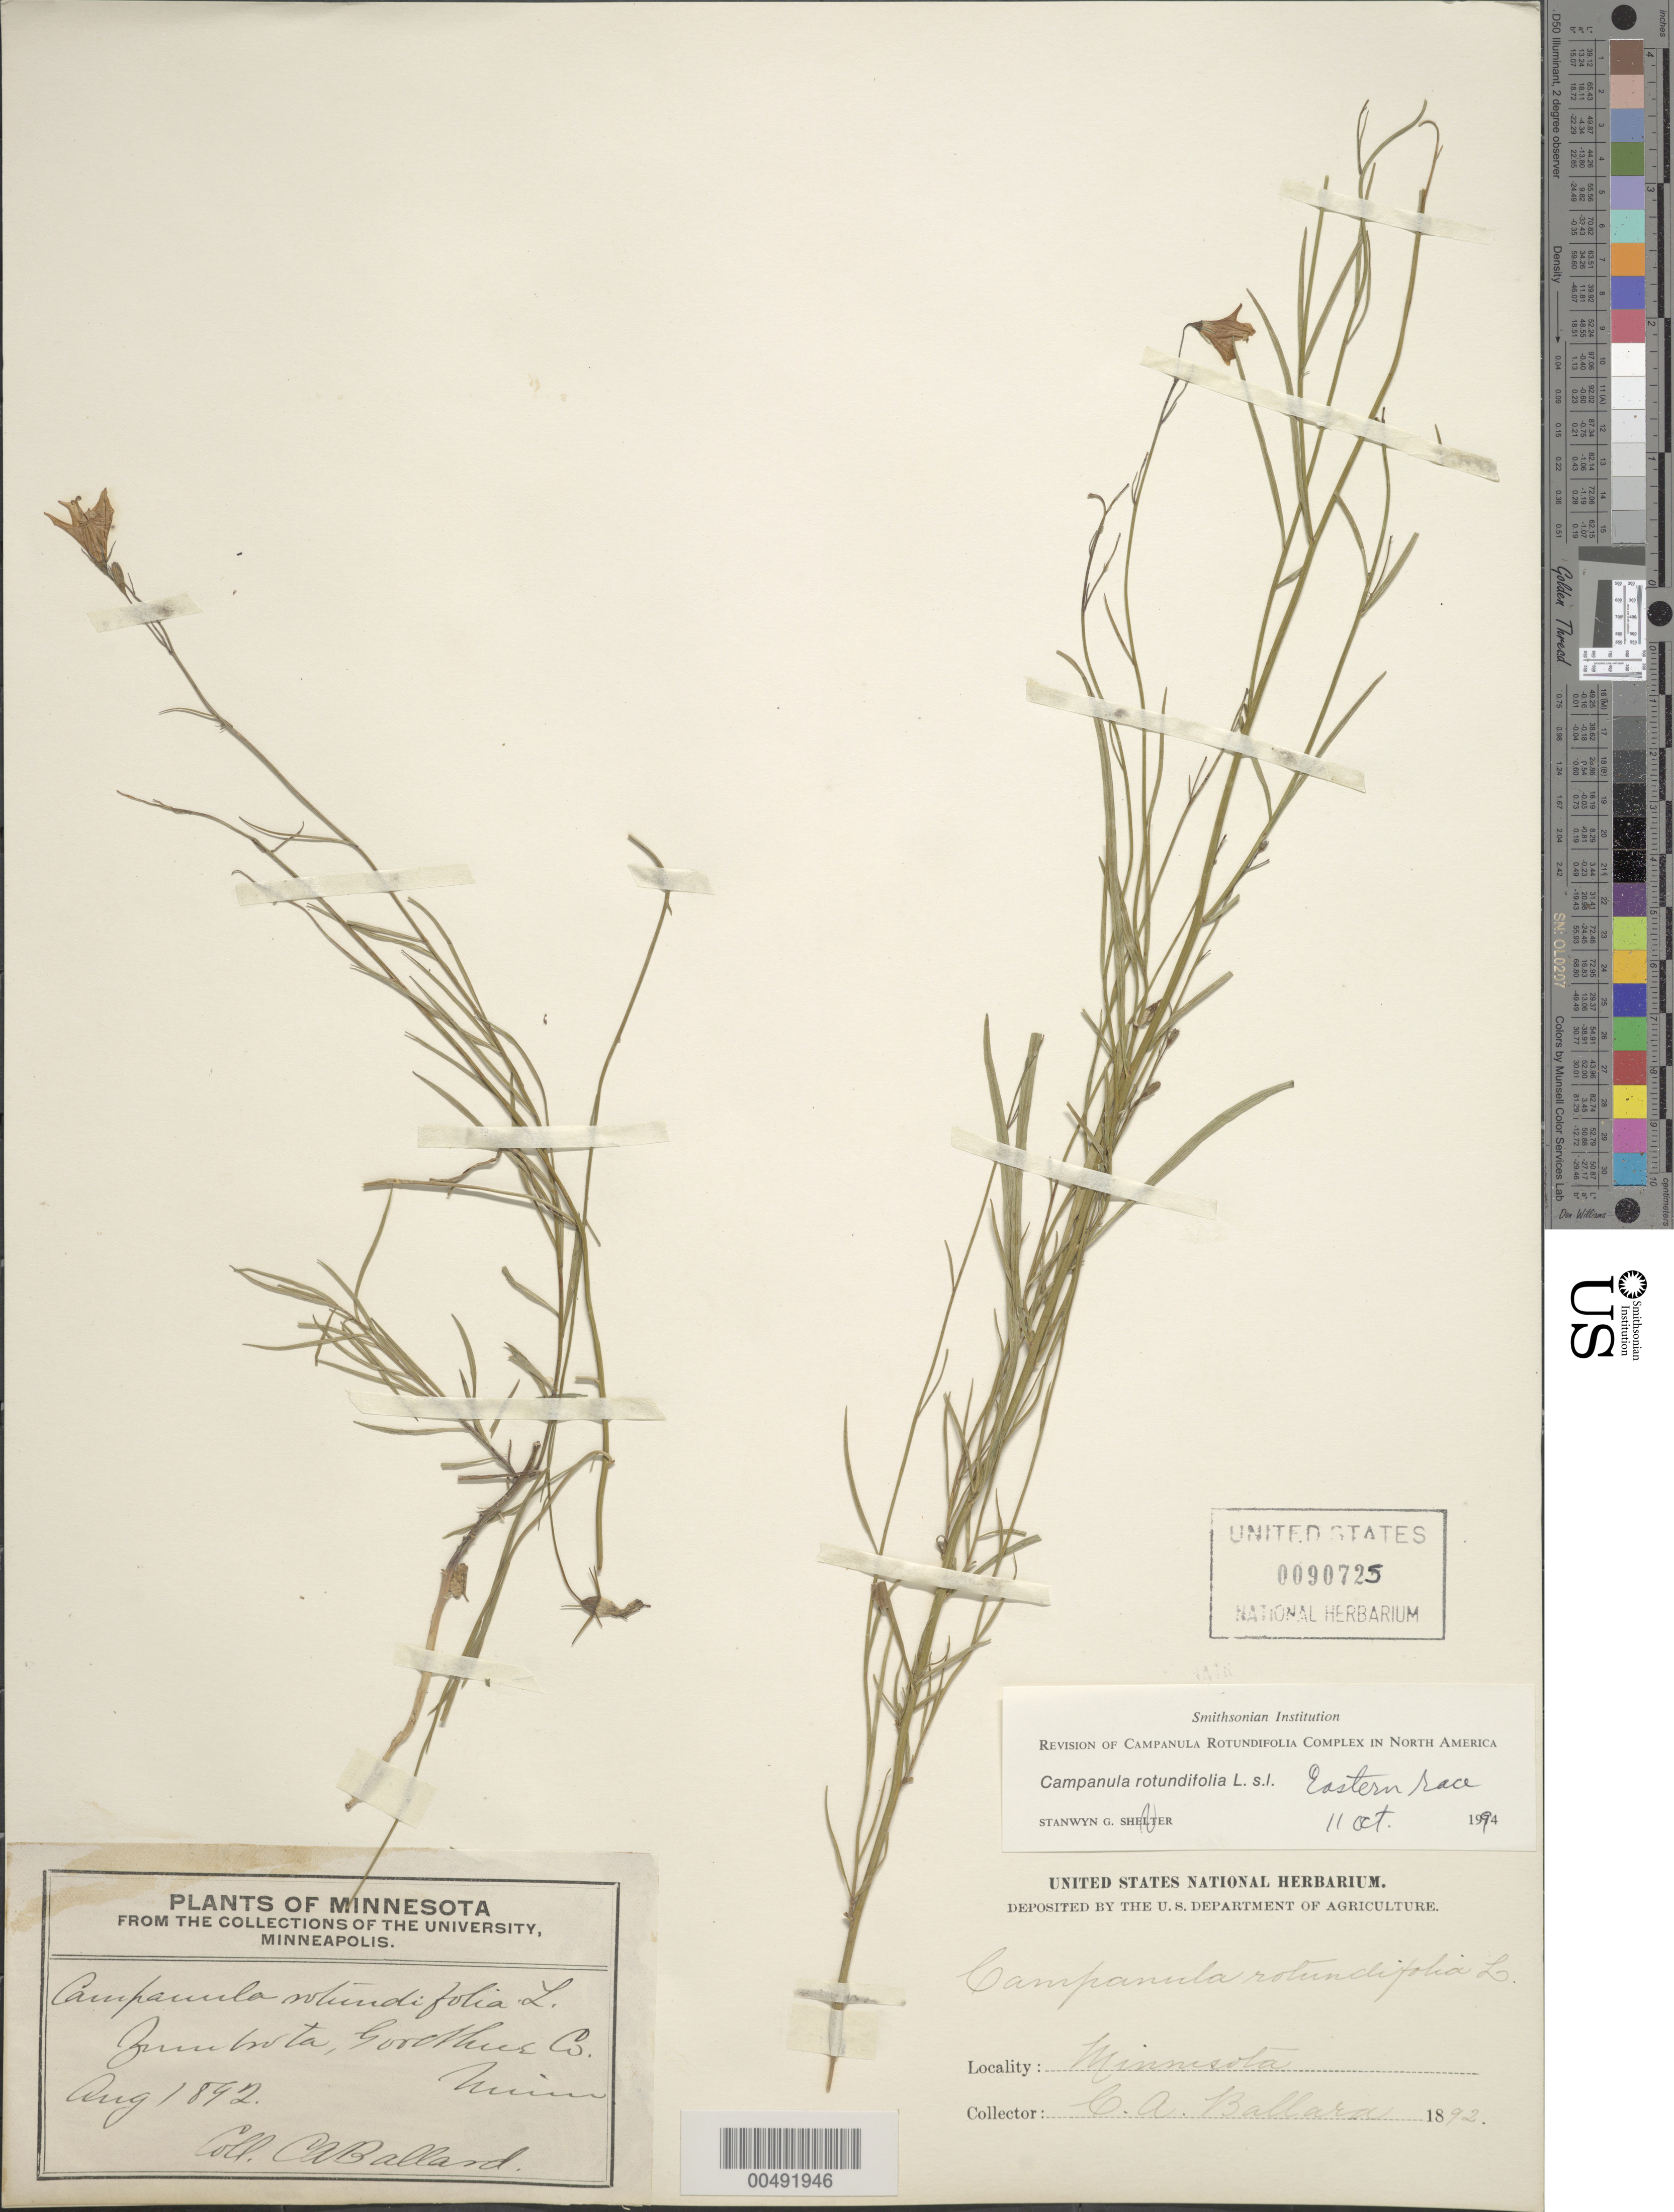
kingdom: Plantae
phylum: Tracheophyta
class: Magnoliopsida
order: Asterales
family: Campanulaceae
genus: Campanula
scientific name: Campanula rotundifolia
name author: L.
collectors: C. A. Ballard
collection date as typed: Aug 1892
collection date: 1892-08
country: United States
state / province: Minnesota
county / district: Goodhue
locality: Zumbrota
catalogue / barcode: US 90725